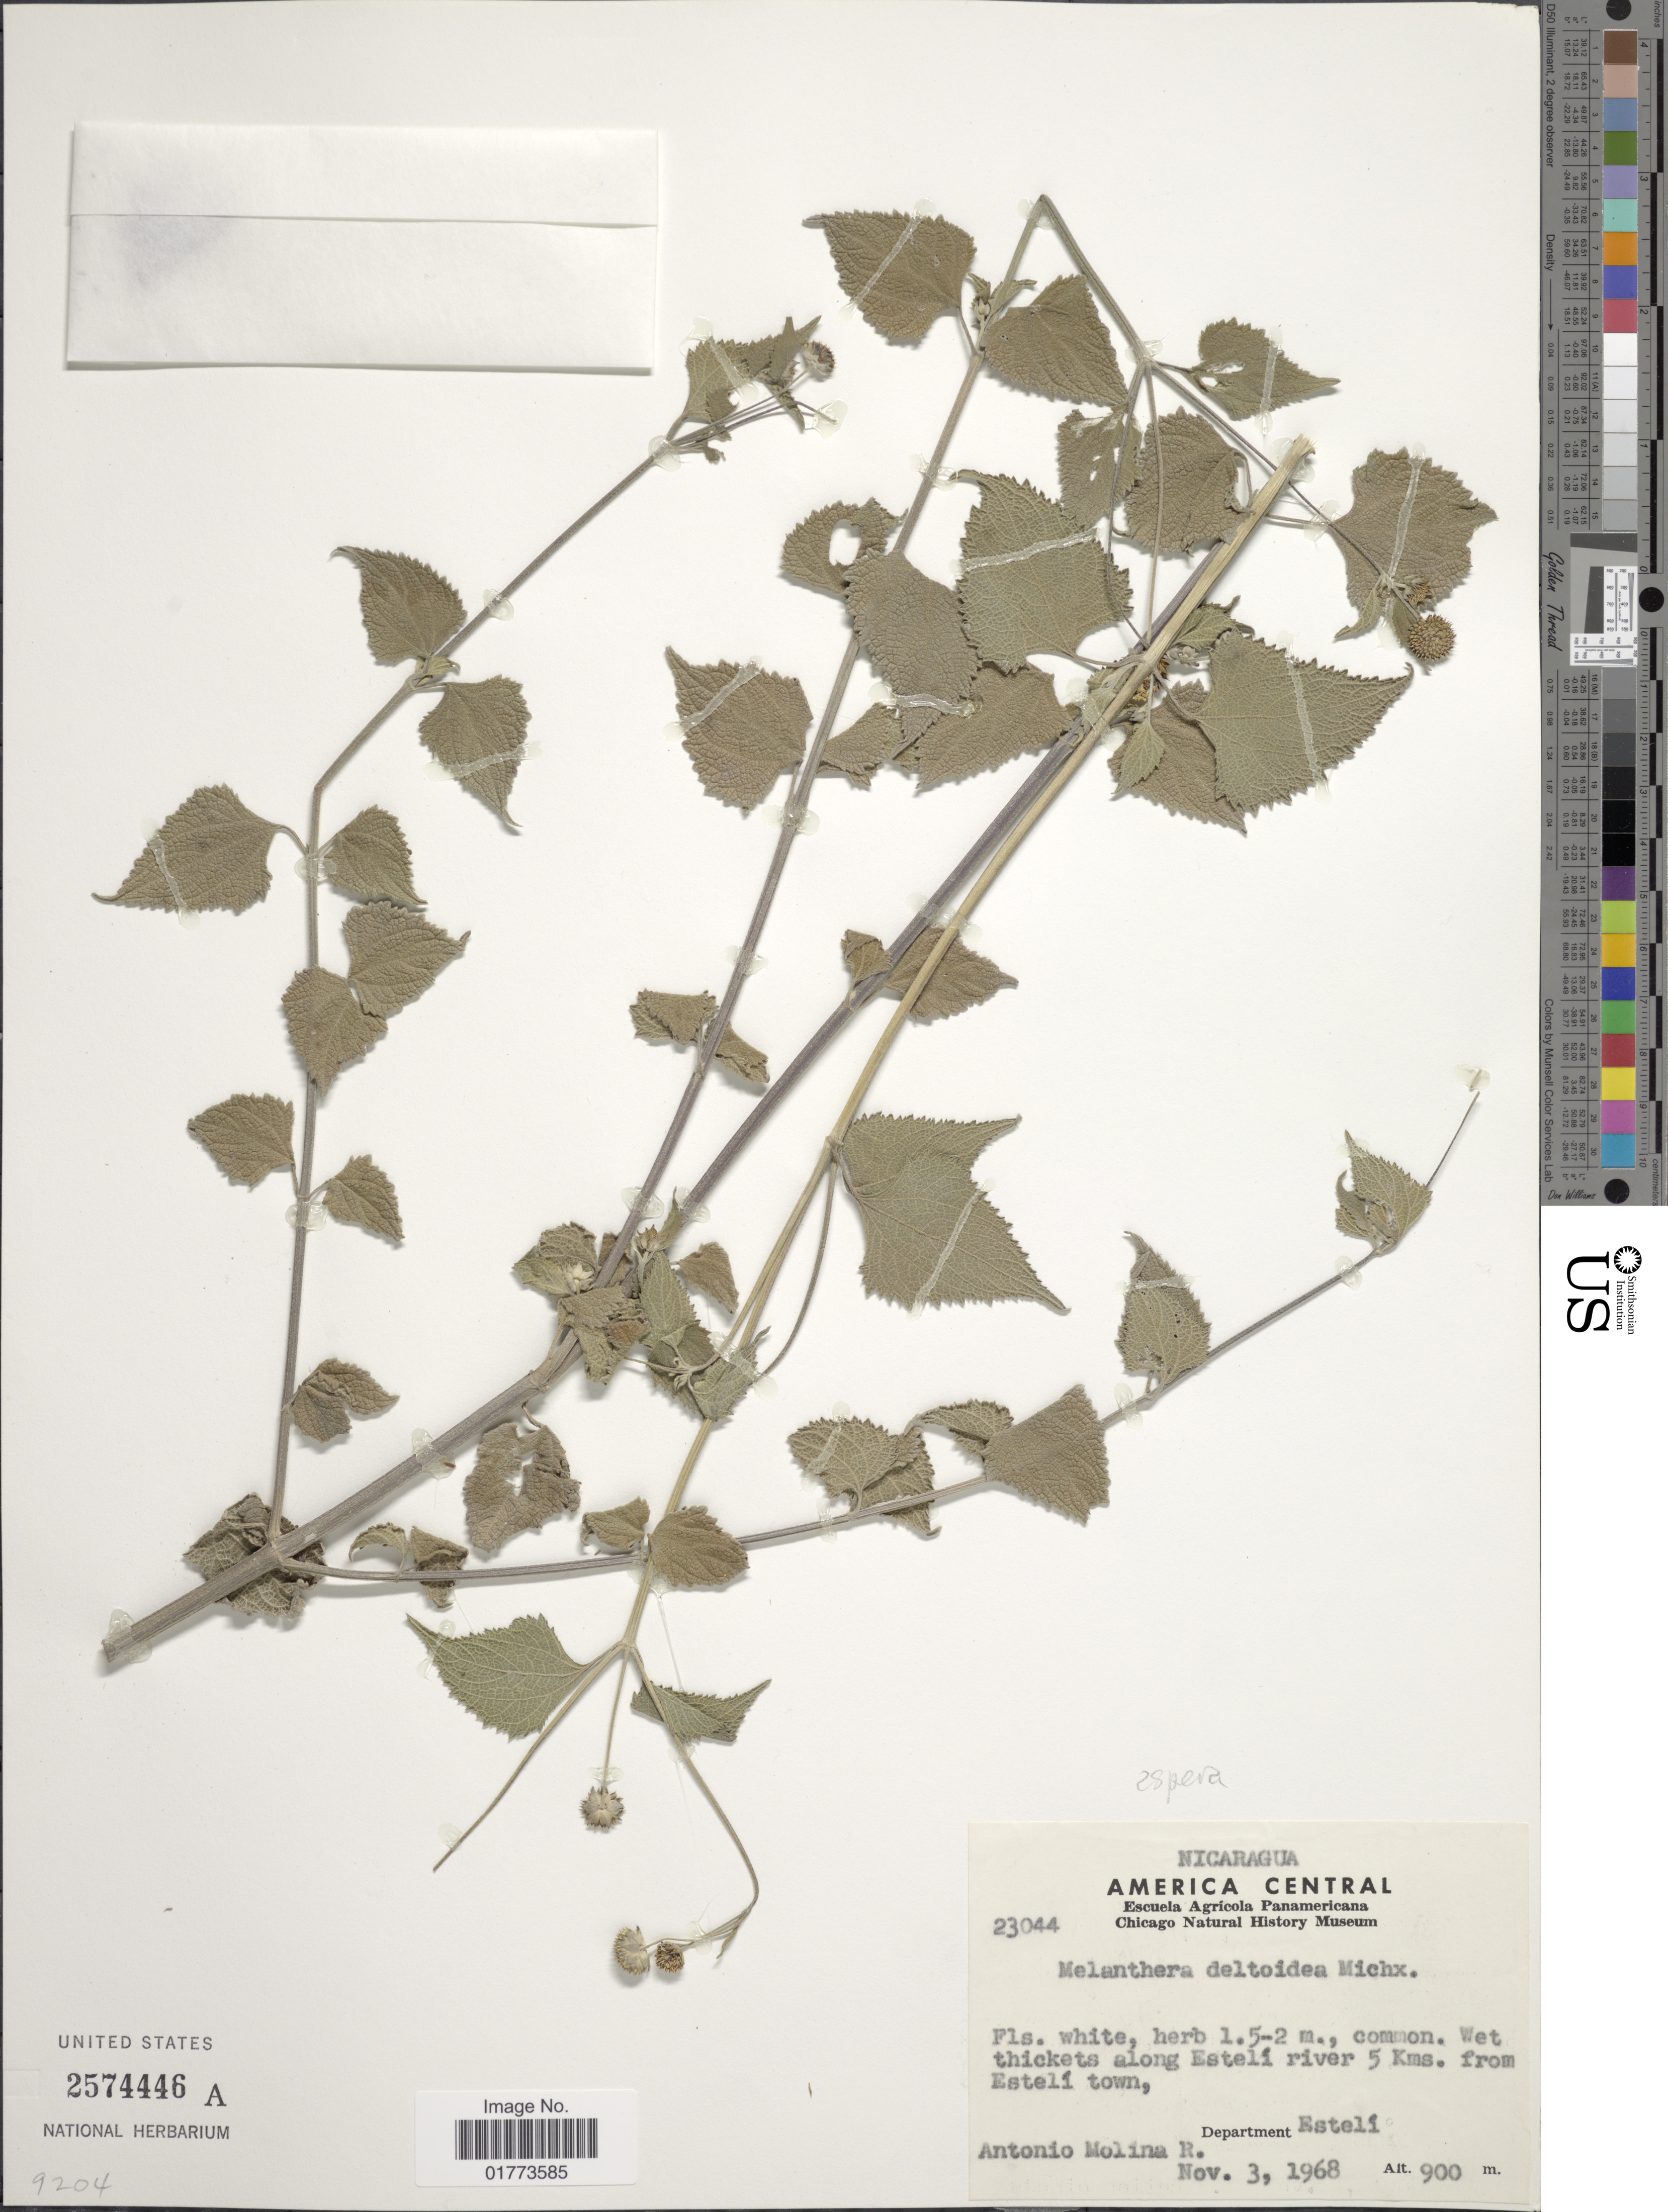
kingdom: Plantae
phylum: Tracheophyta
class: Magnoliopsida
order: Asterales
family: Asteraceae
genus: Melanthera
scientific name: Melanthera nivea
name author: (L.) Small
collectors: A. Molina R.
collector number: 23044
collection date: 1968-11-03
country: Nicaragua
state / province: Esteli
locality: Wet thickets along Estelí river 5 Kms. from Estelí town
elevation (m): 900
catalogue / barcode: US 2574446A